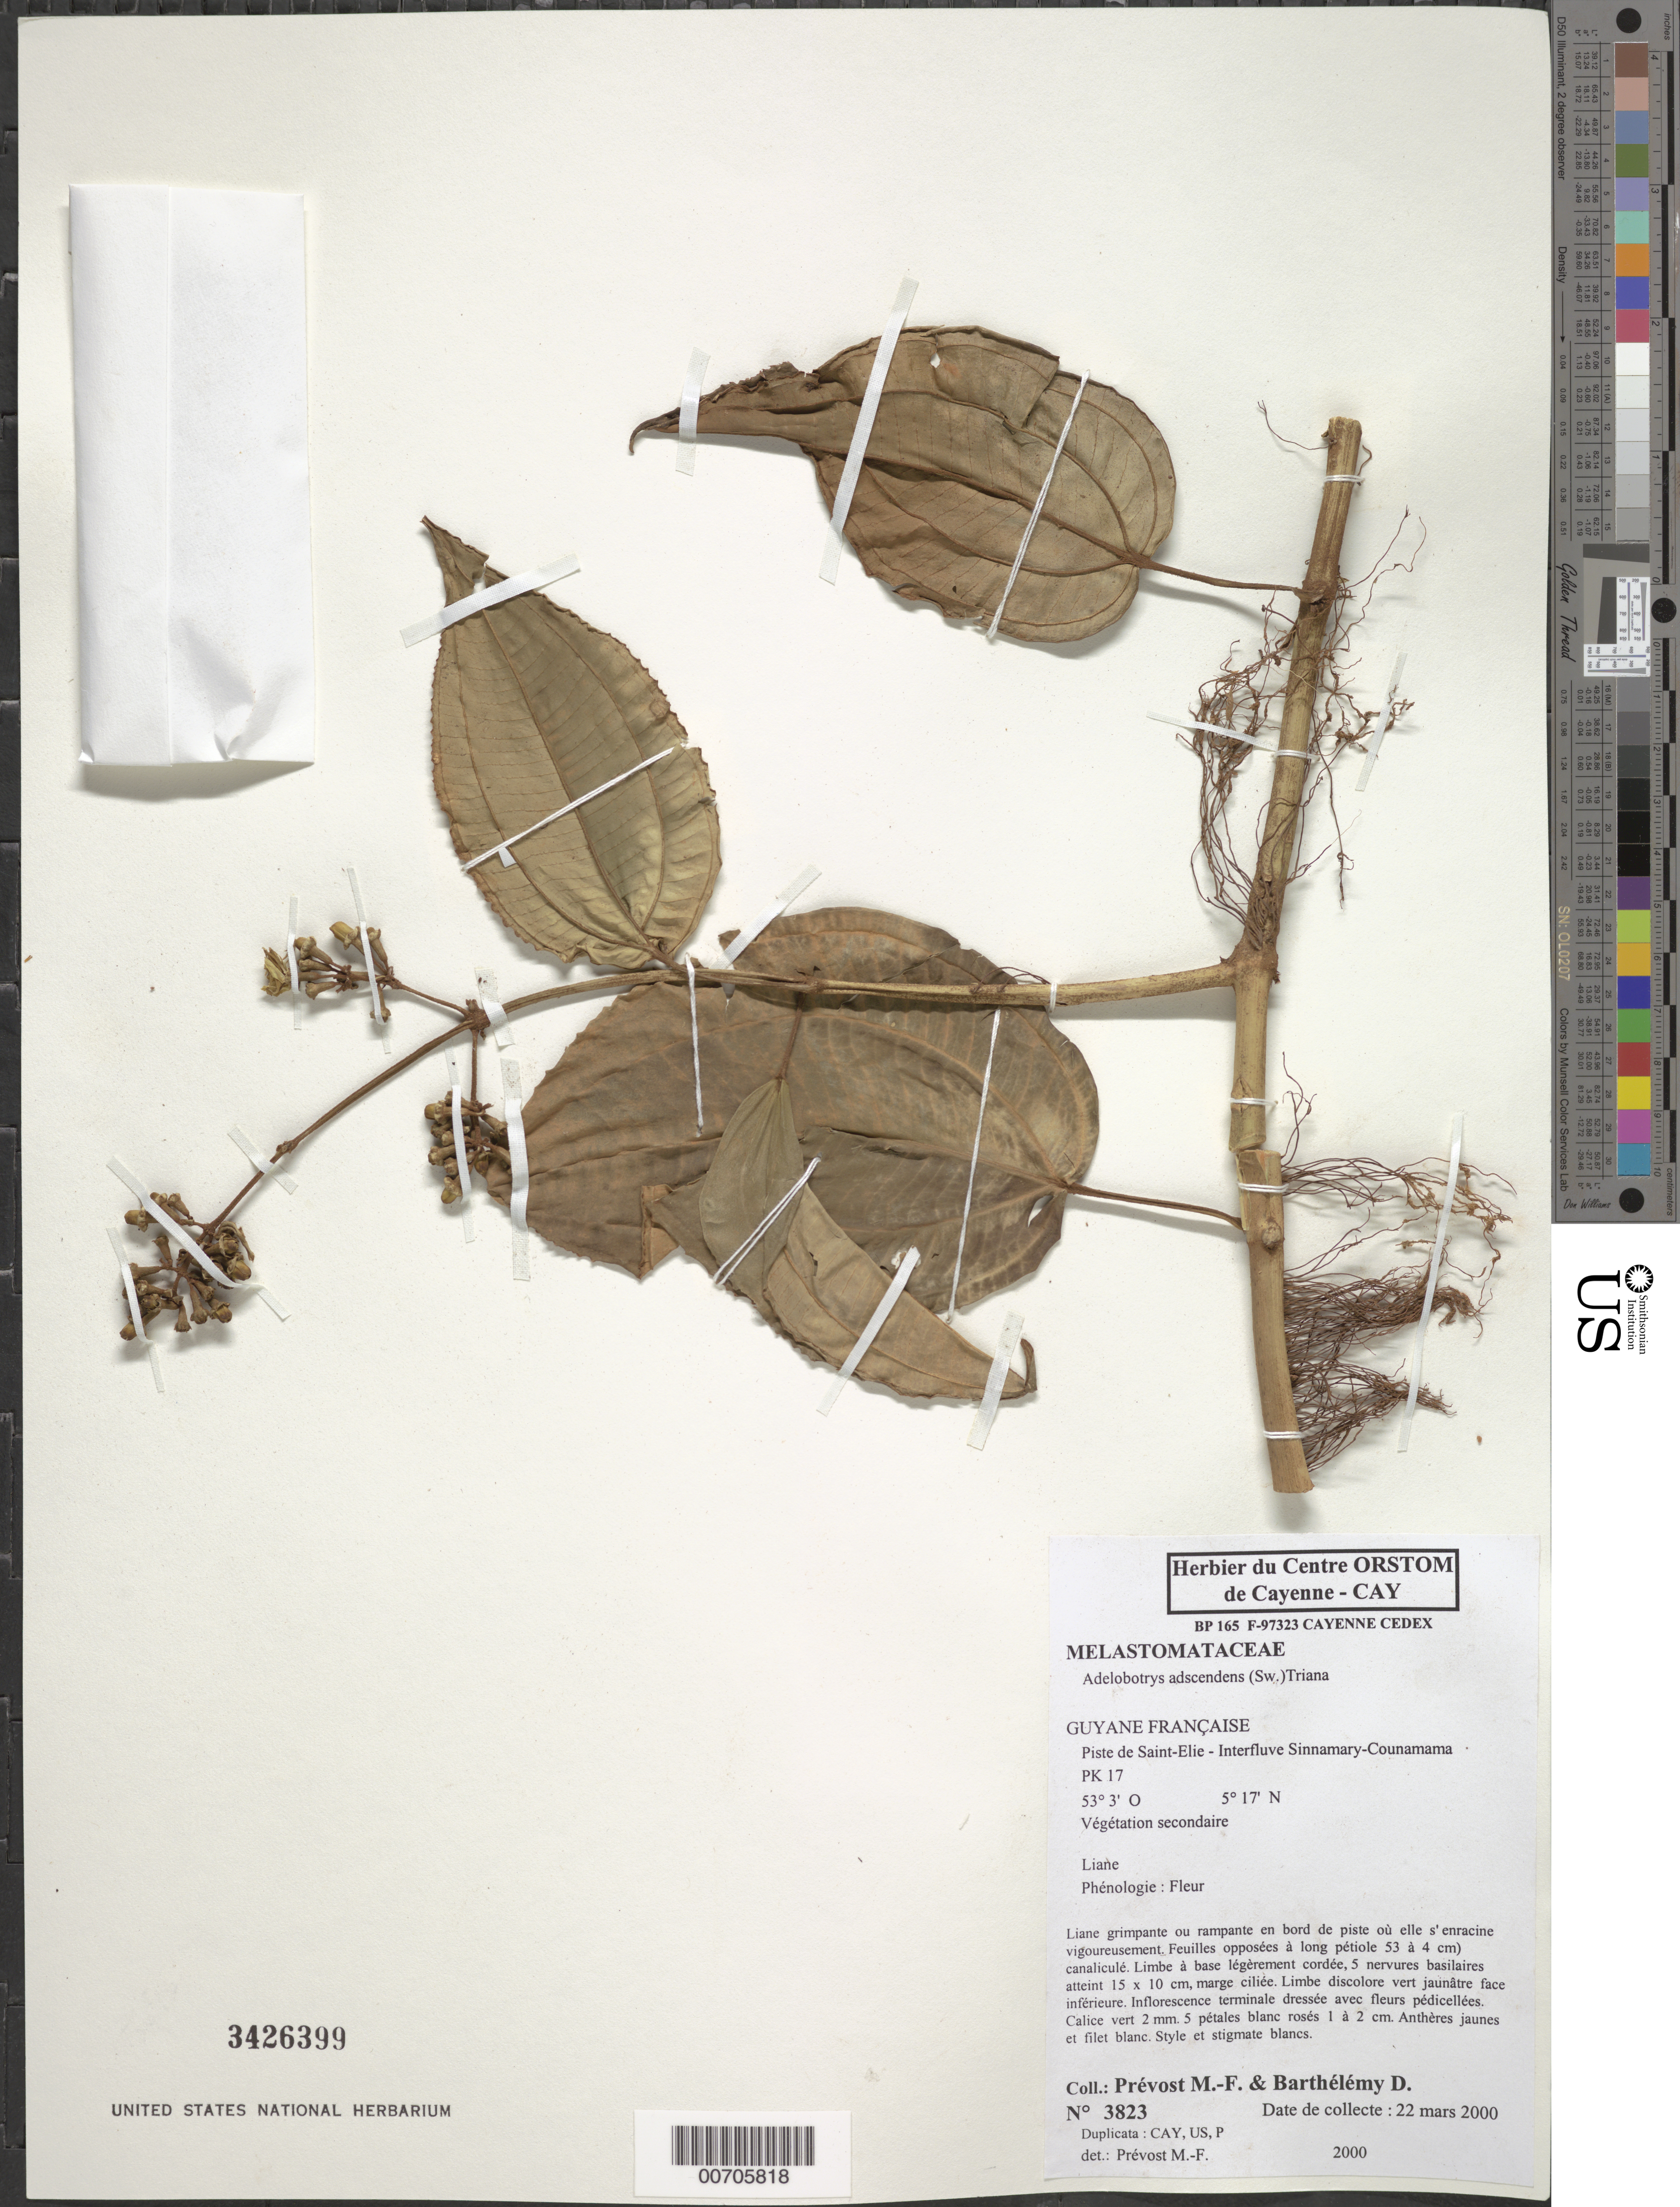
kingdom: Plantae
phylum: Tracheophyta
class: Magnoliopsida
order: Myrtales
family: Melastomataceae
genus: Adelobotrys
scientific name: Adelobotrys adscendens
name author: (Sw.) Triana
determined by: Prévost, M.-F.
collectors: M.-F. Prévost & D. Barthelémy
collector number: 3823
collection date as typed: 22-Mar-00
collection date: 2000-03-22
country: French Guiana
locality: Piste de Saint-Élie, interfleuve Sinnamary-Counamama, PK 17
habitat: Secondary vegetation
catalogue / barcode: US 3426399